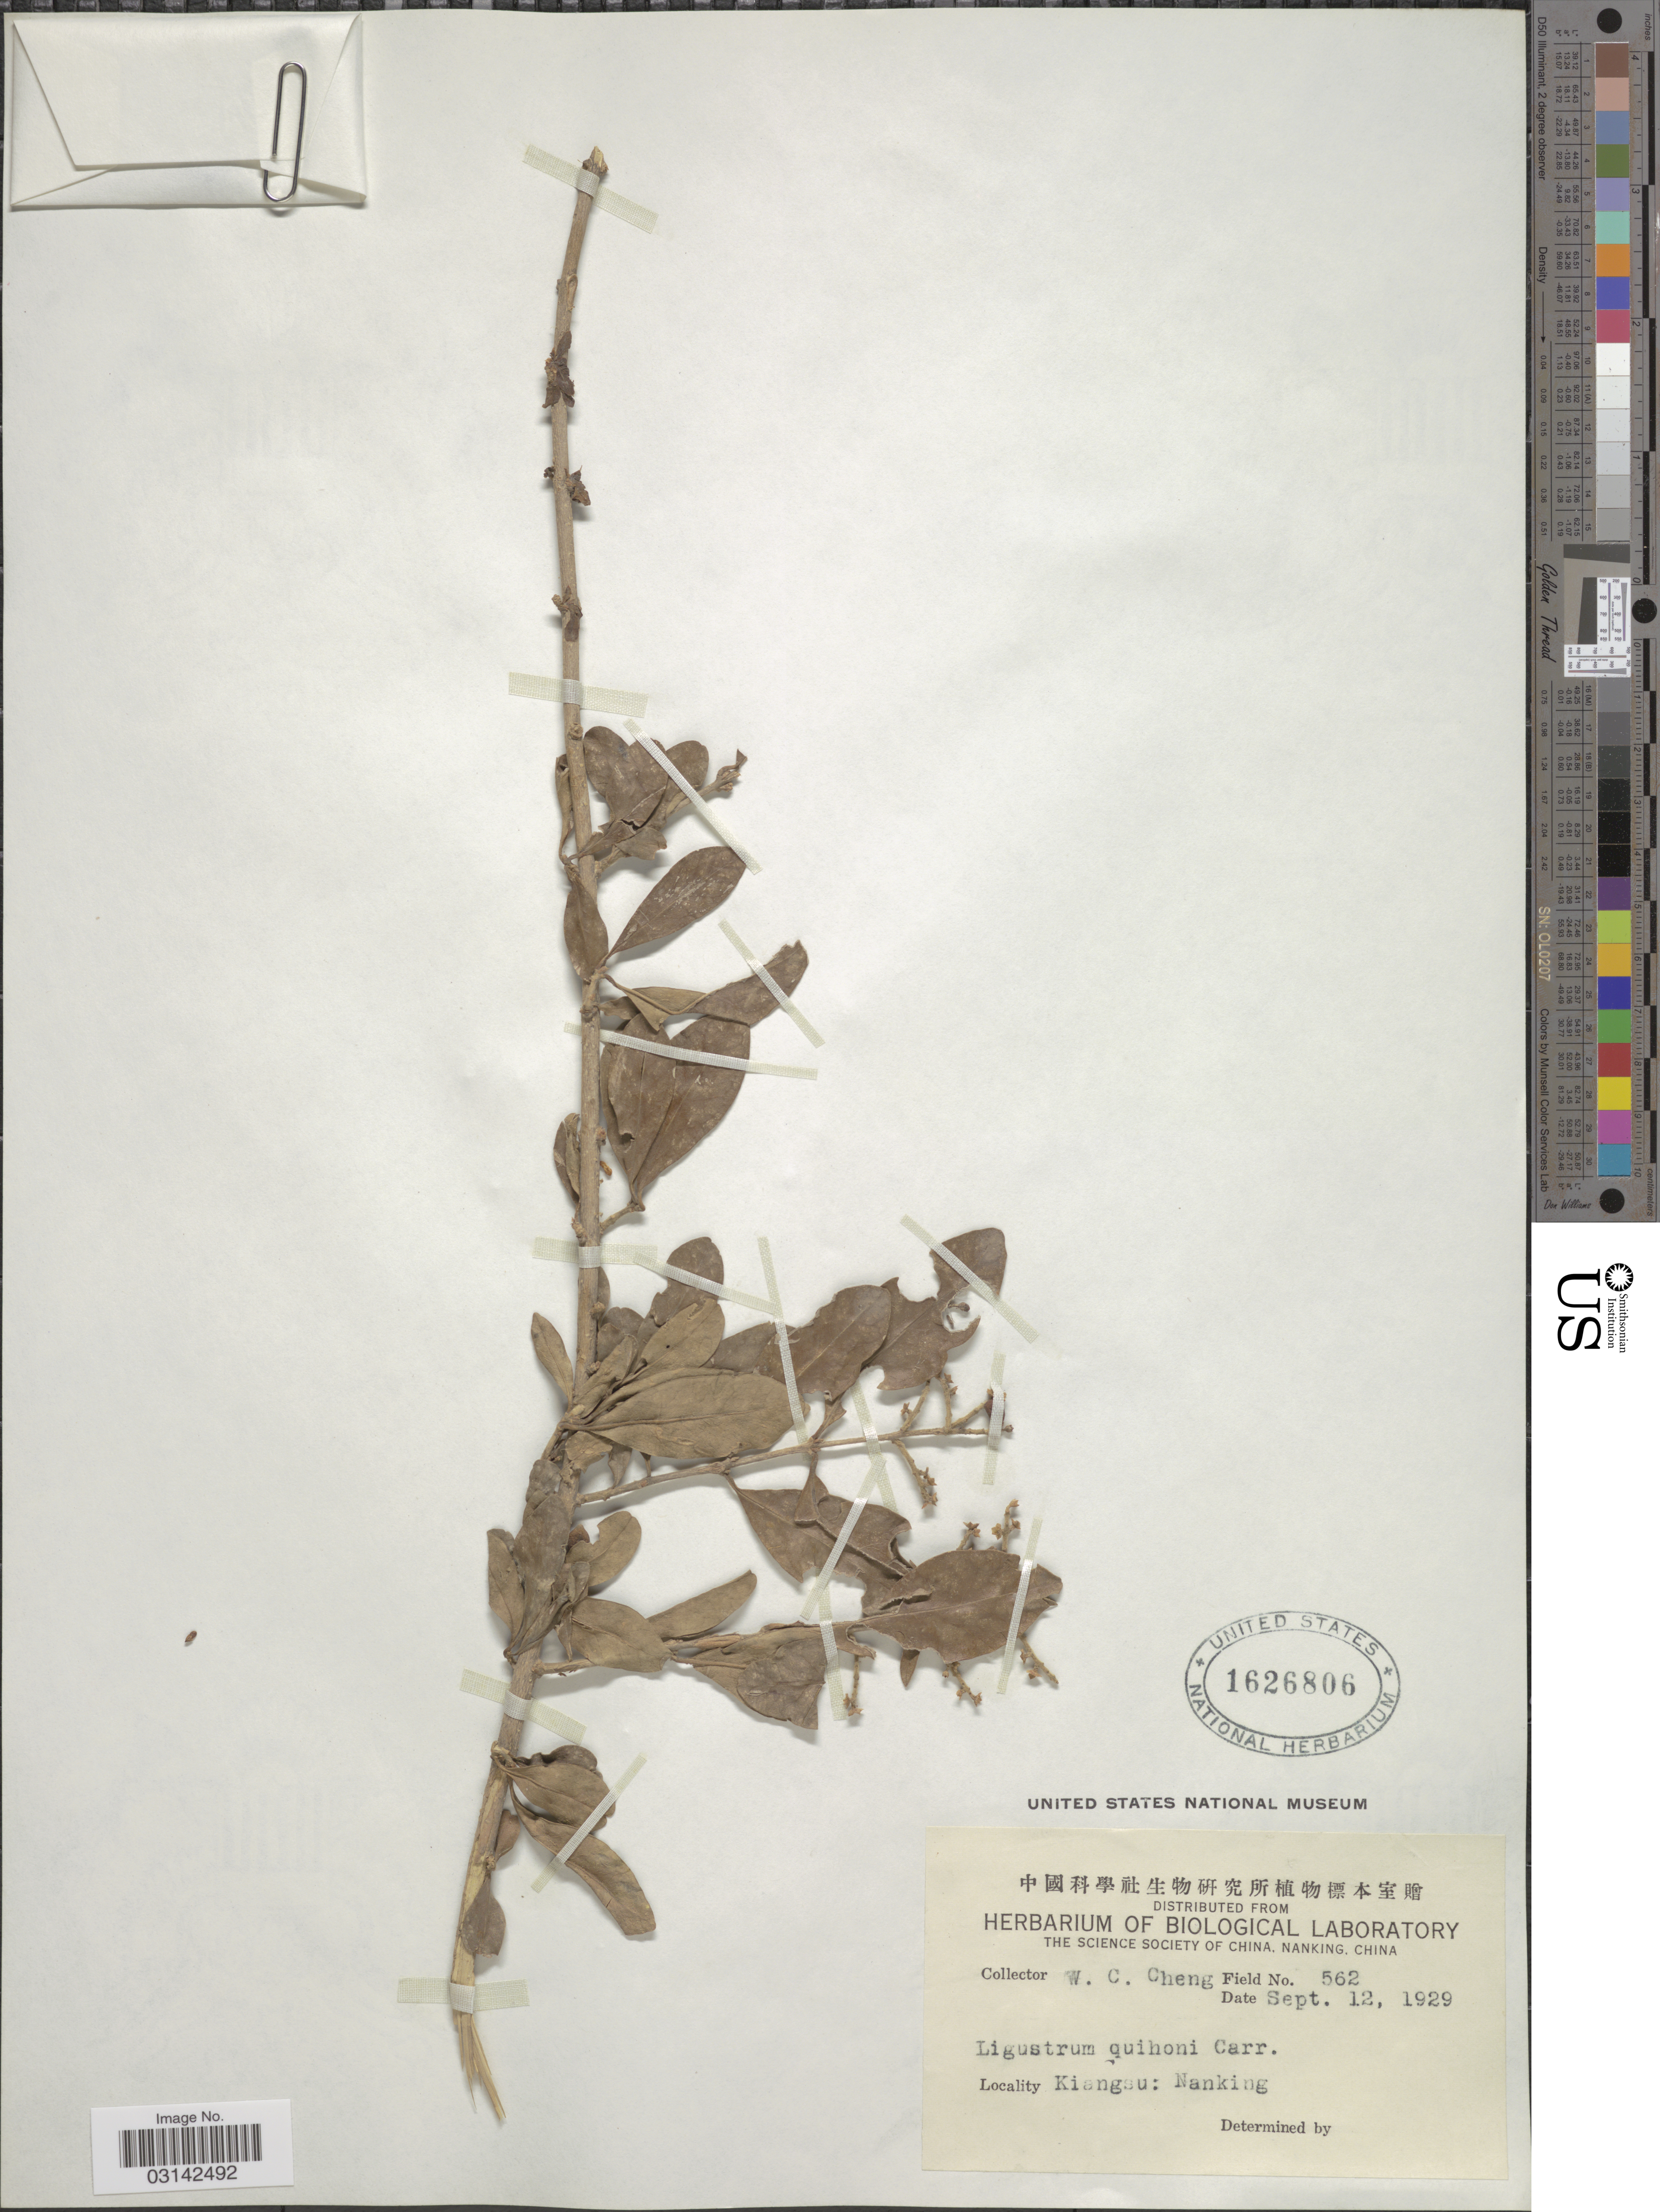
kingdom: Plantae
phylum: Tracheophyta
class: Magnoliopsida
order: Lamiales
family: Oleaceae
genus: Ligustrum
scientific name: Ligustrum quihoui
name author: Carrière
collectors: W. C. Cheng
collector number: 562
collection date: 1929-09-12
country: China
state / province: Jiangsu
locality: Kiangsu: Nanking.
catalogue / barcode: US 1626806